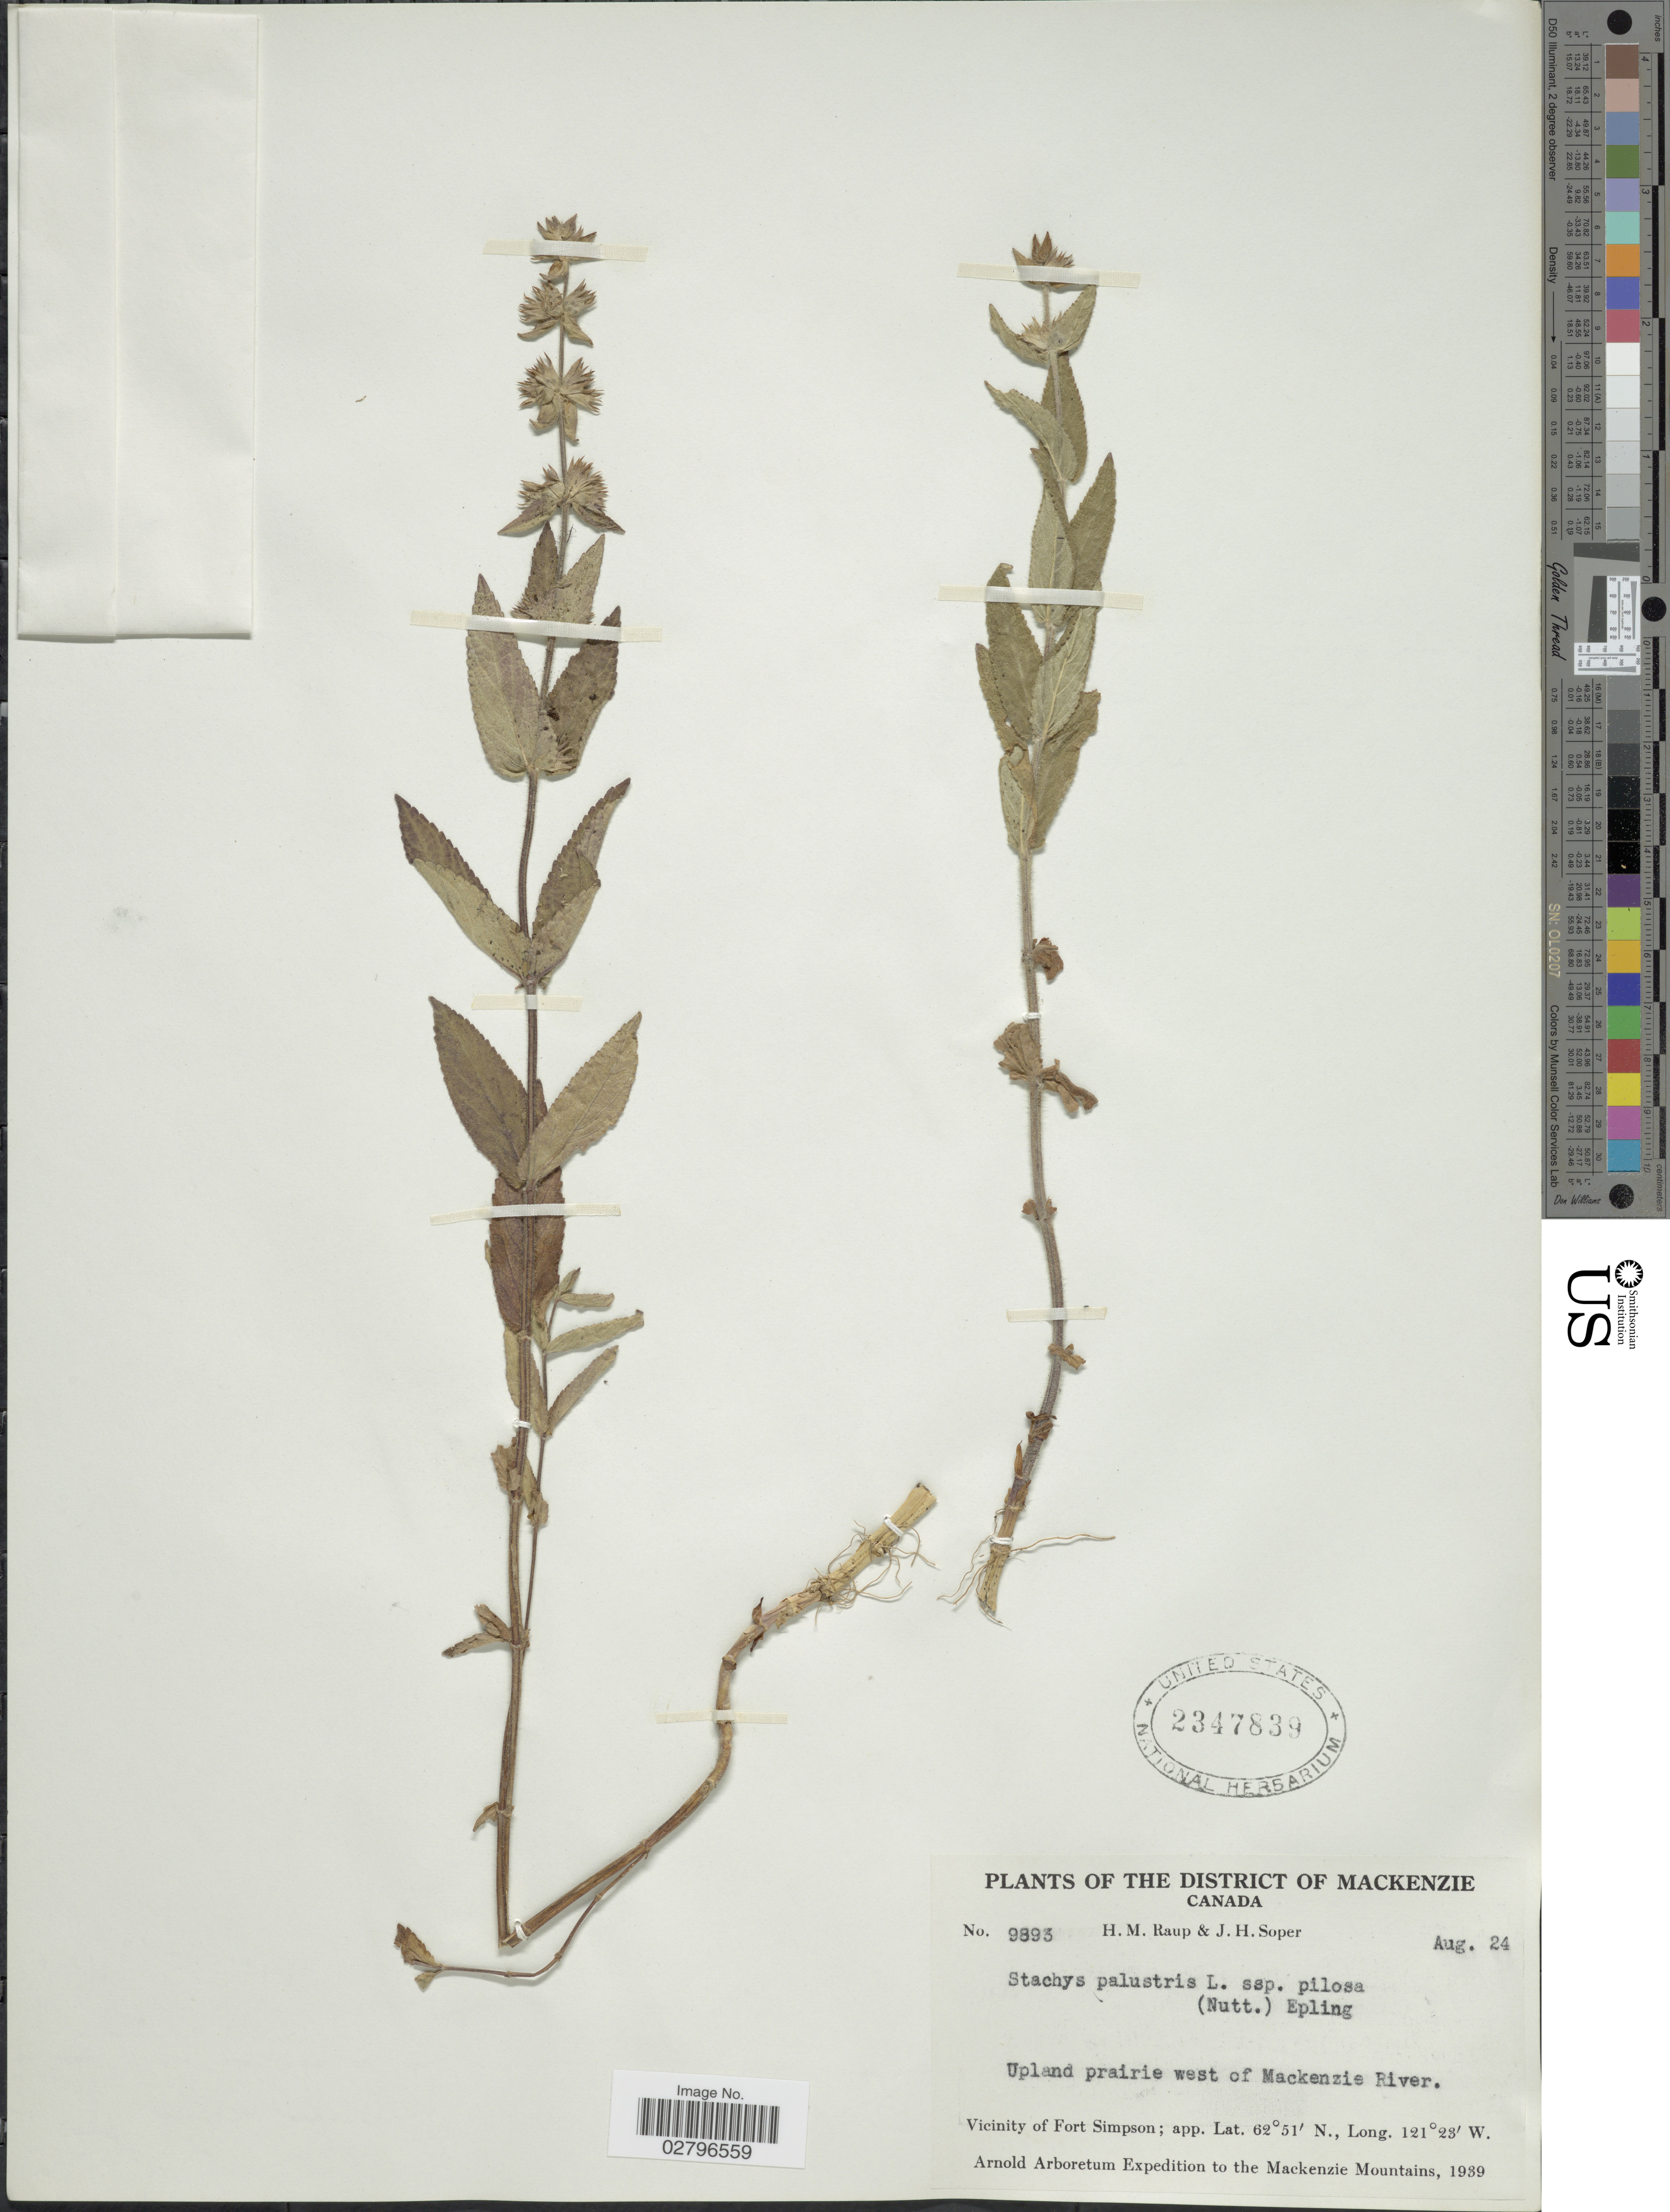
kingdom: Plantae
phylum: Tracheophyta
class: Magnoliopsida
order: Lamiales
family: Lamiaceae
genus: Stachys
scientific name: Stachys pilosa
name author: Nutt.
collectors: H. Raup & J. H. Soper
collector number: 9893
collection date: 1939-08-24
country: Canada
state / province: Northwest Territories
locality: District of Mackenzie. Upland prairie west of Mackenzie River. Vicinity of Fort Simpson. Mackenzie Mountains.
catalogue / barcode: US 2347839